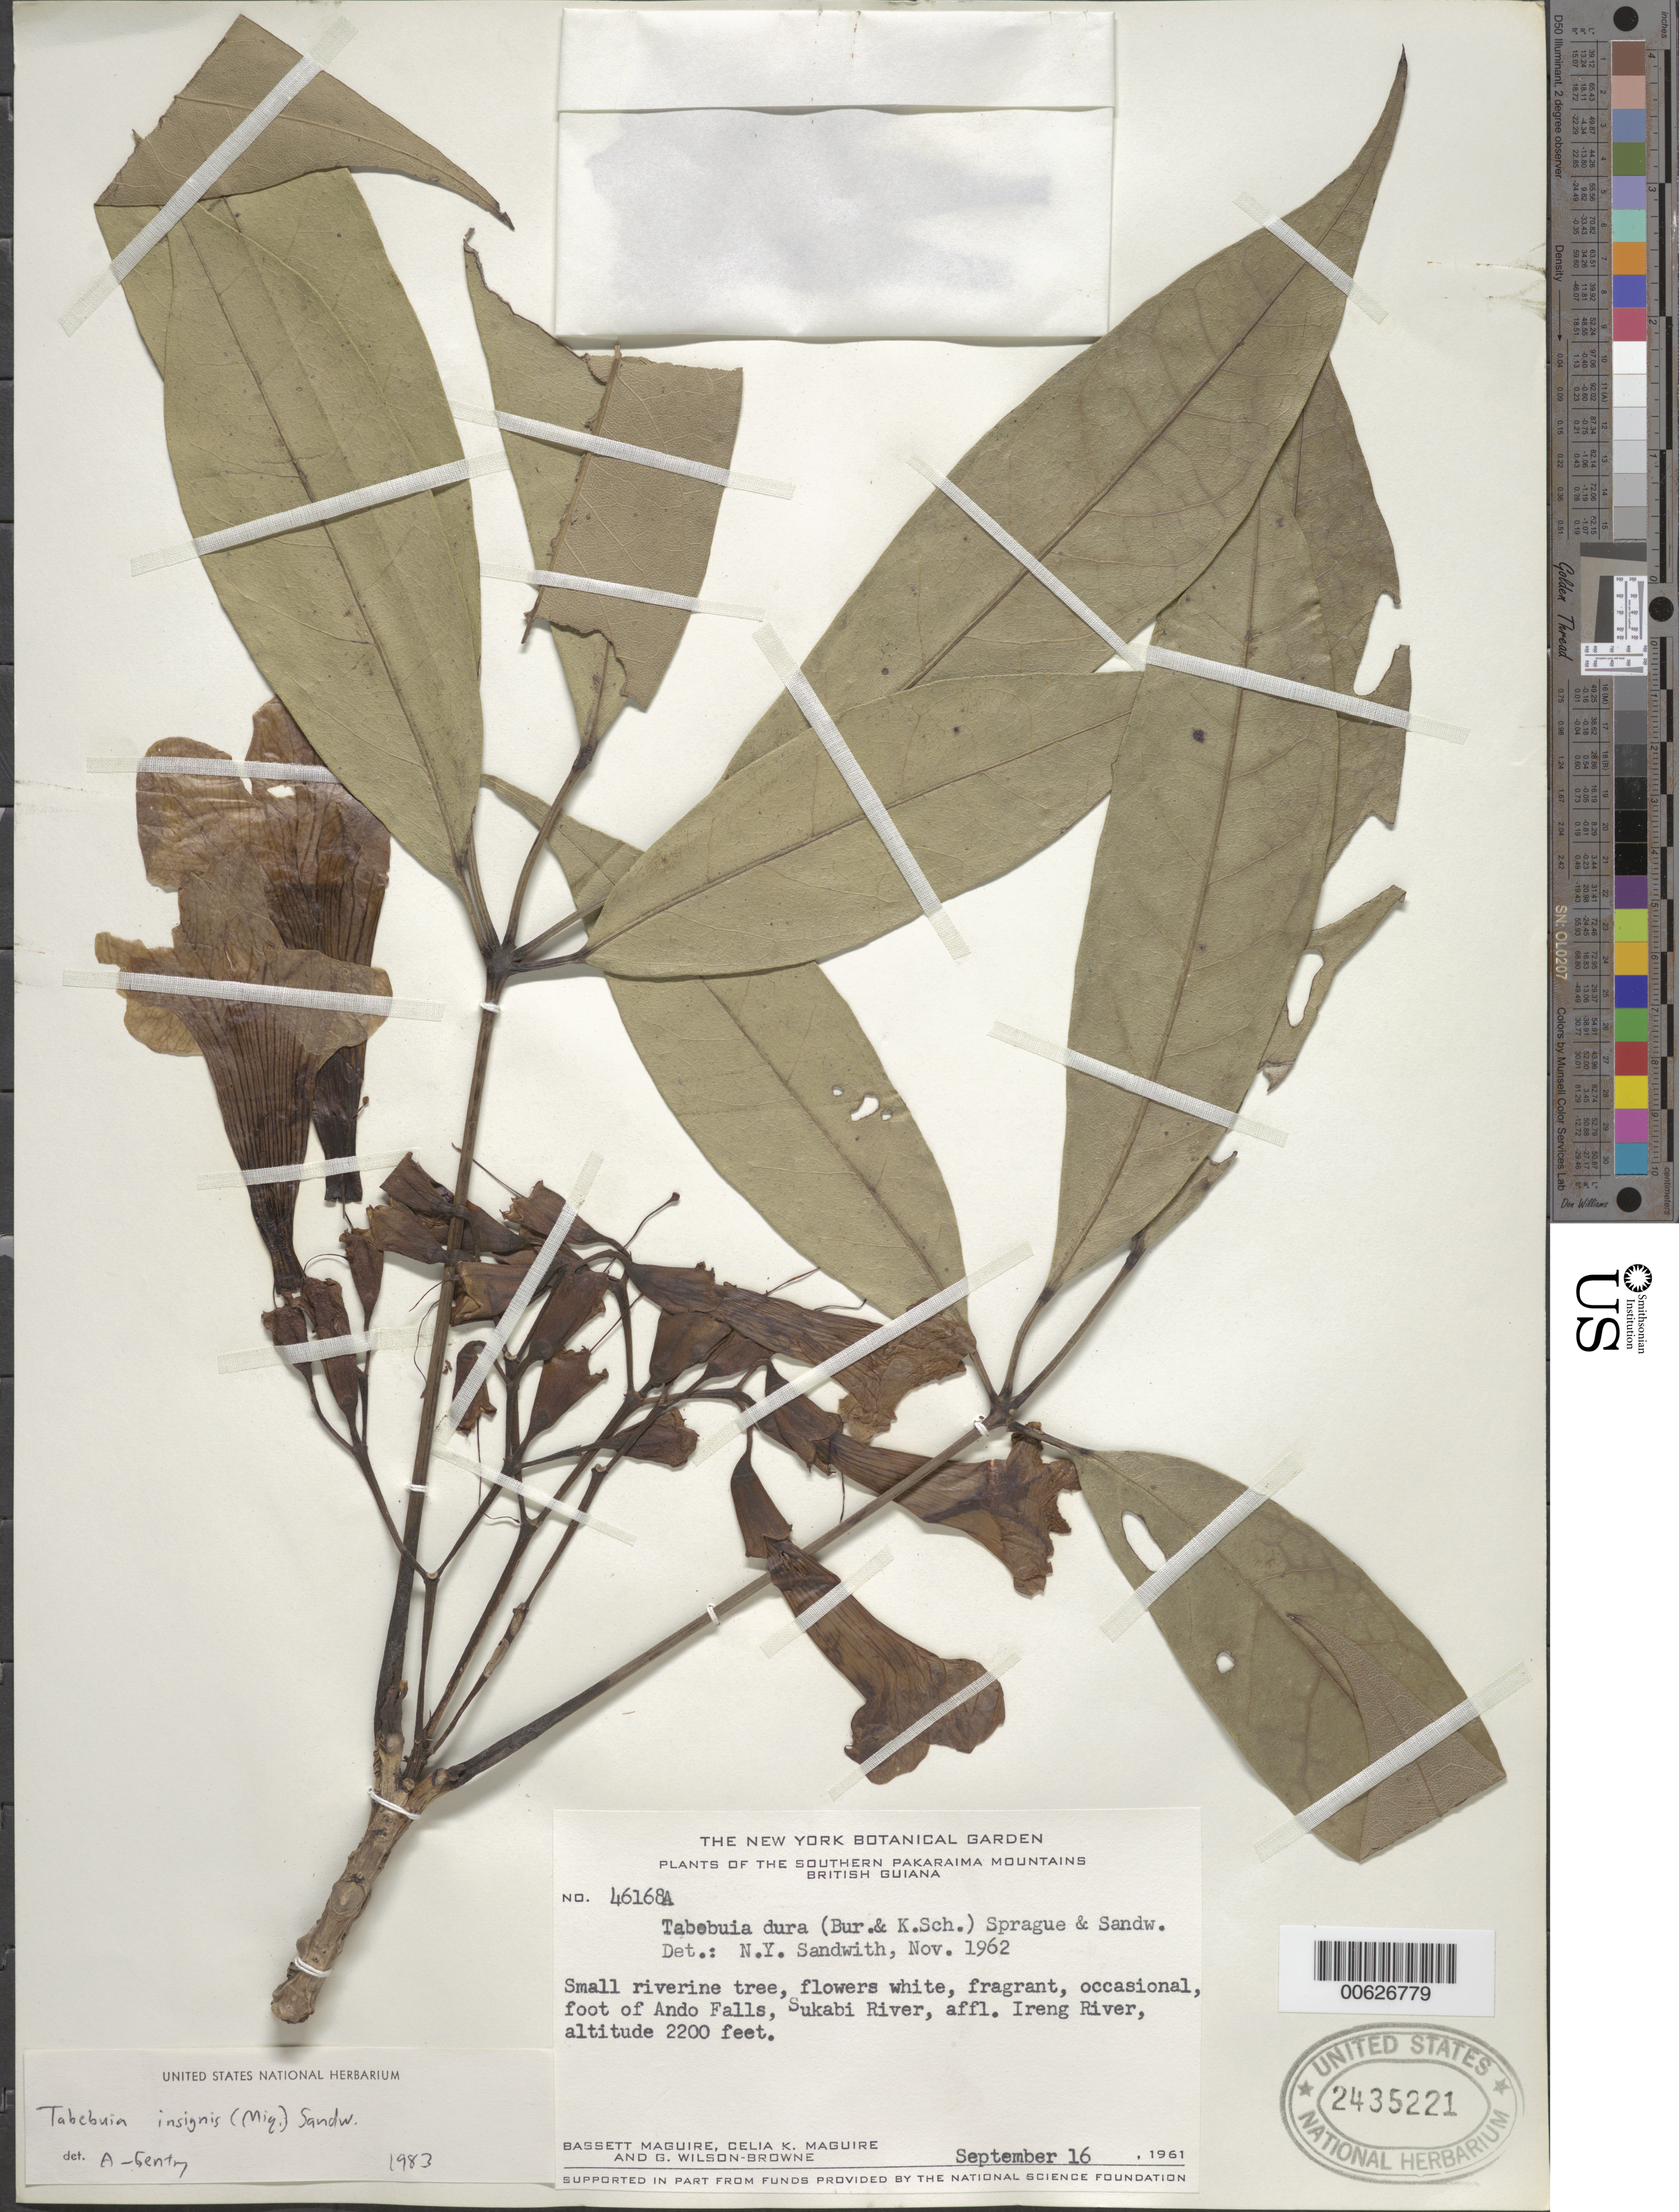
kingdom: Plantae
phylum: Tracheophyta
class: Magnoliopsida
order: Lamiales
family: Bignoniaceae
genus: Tabebuia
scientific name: Tabebuia insignis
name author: (Miq.) Sandwith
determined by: Gentry, A. H.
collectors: B. Maguire, C. K. Maguire & G. Wilson-Browne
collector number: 46168 A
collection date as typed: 16-Sep-61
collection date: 1961-09-16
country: Guyana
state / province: Potaro-Siparuni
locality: Ando Falls, Sukabi River, affl. Ireng River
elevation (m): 671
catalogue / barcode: US 2435221